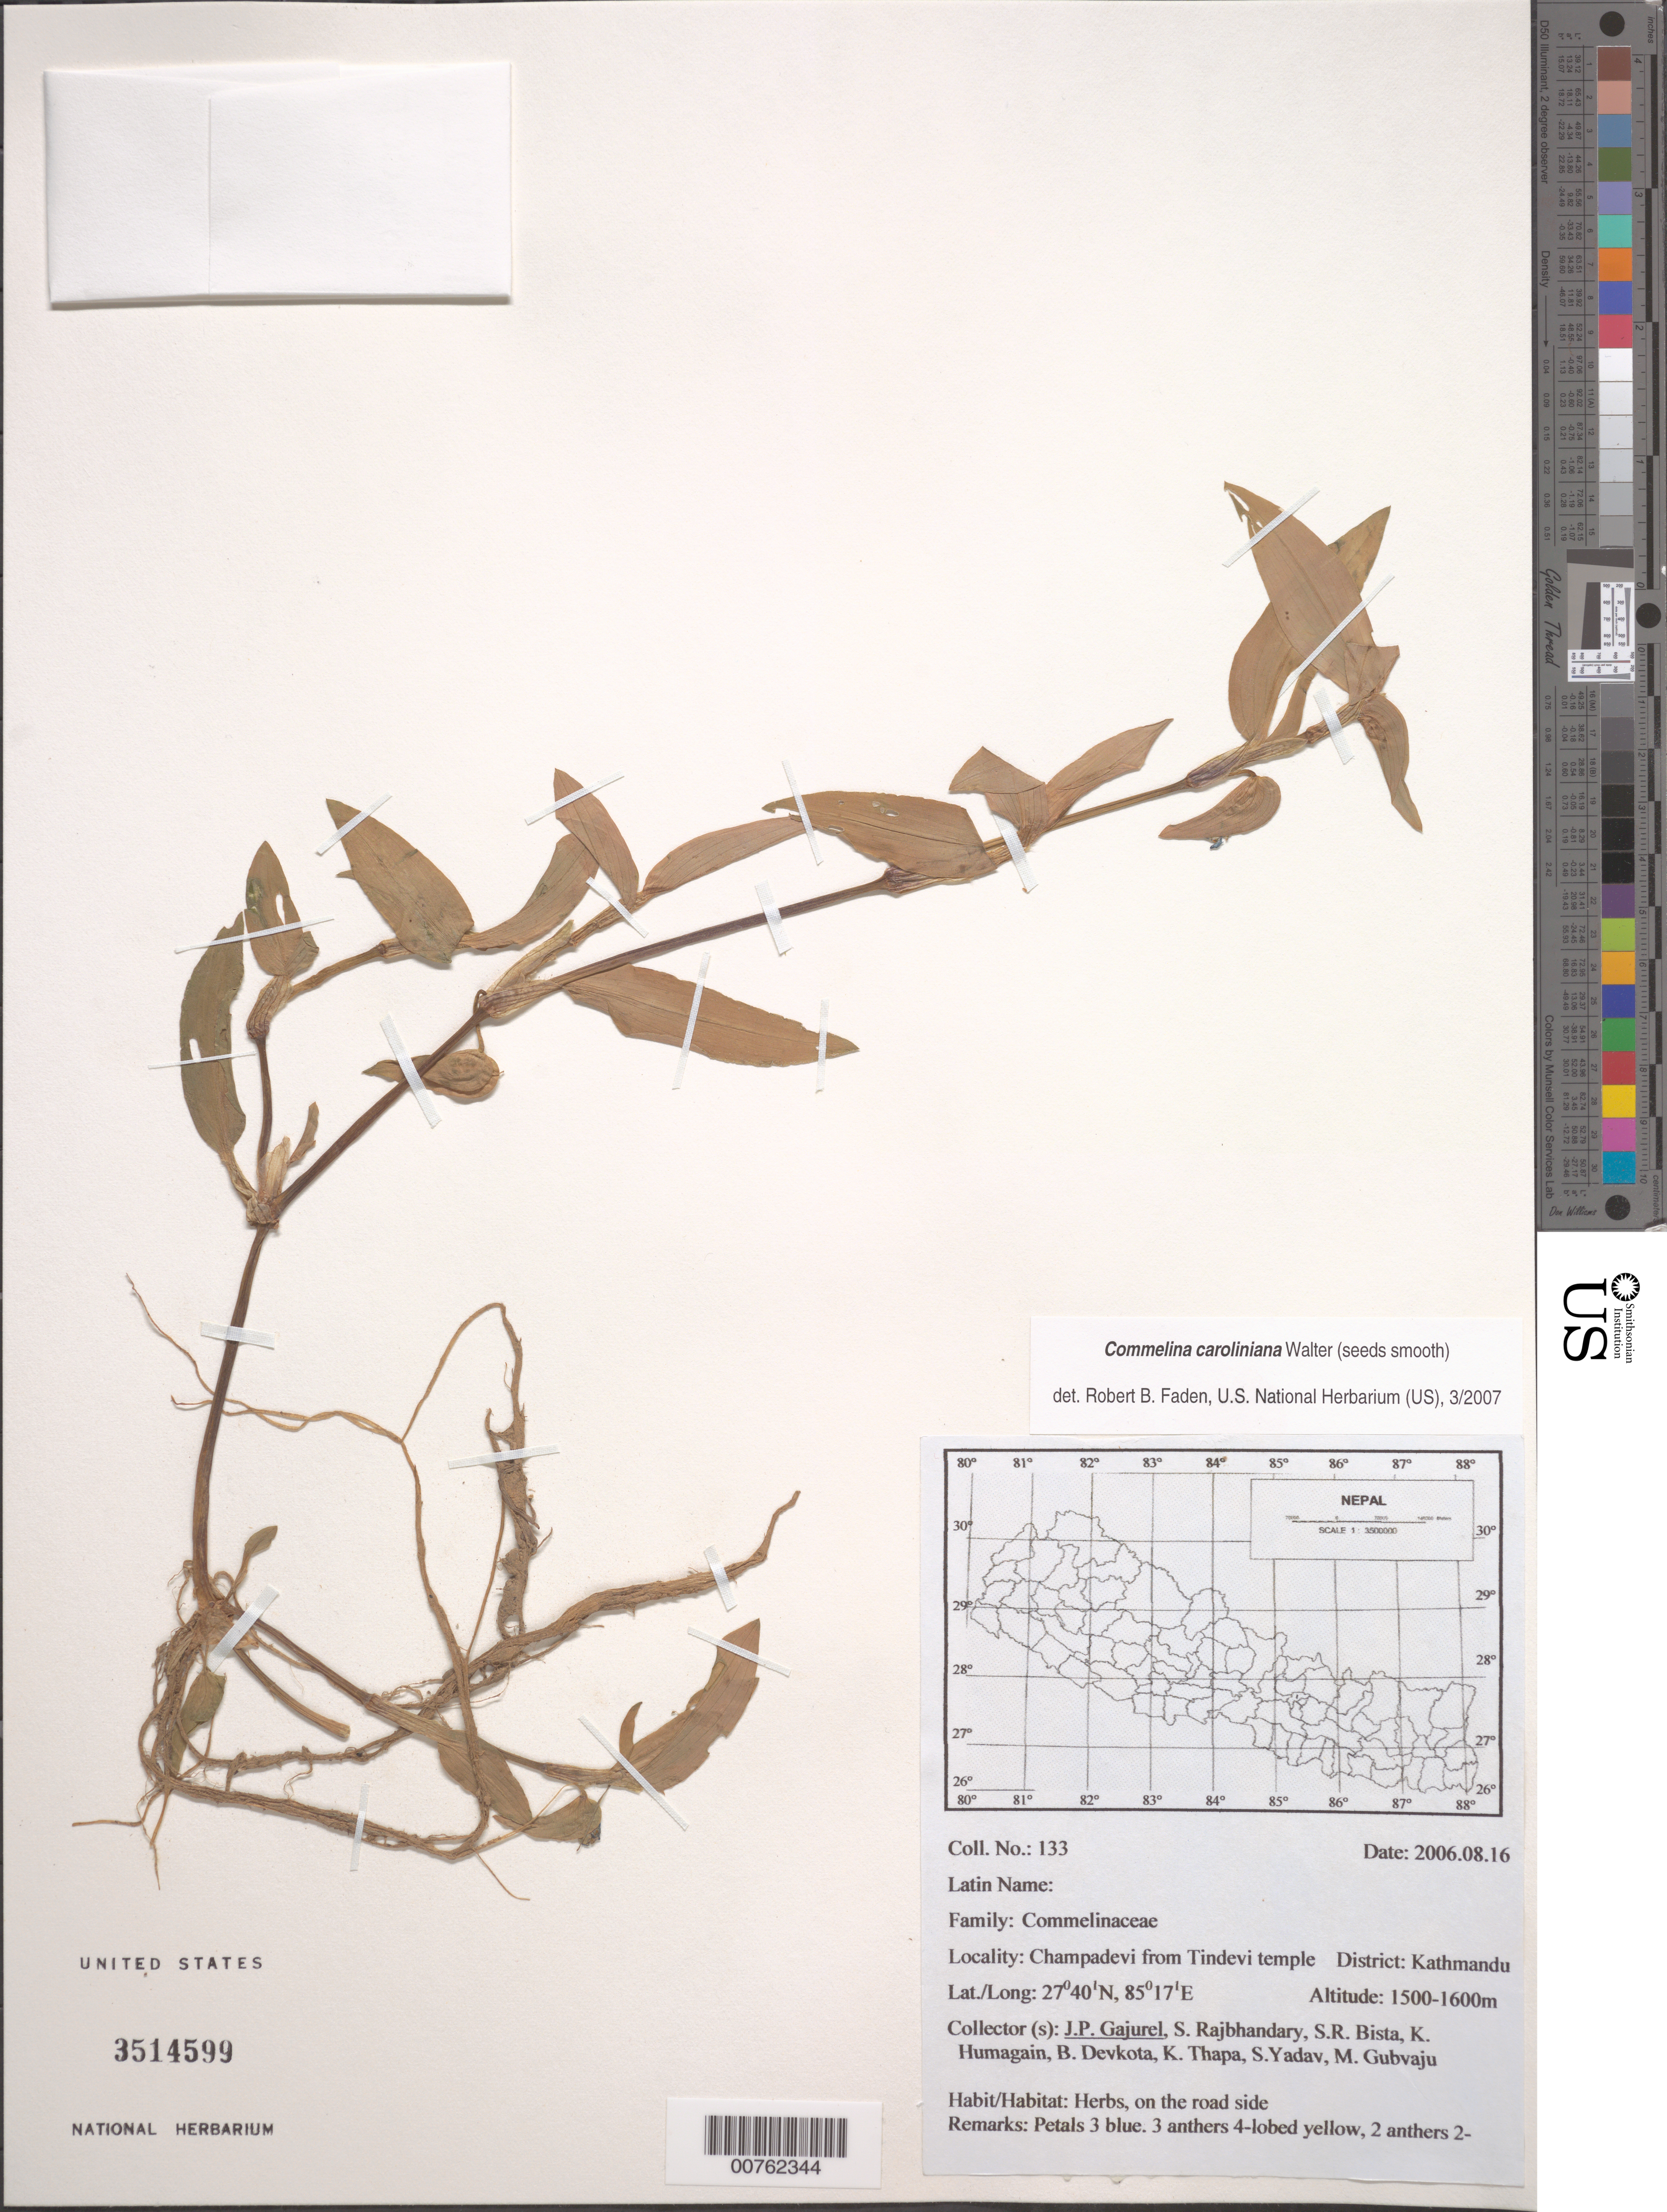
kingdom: Plantae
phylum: Tracheophyta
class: Liliopsida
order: Commelinales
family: Commelinaceae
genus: Commelina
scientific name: Commelina caroliniana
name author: Walter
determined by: Faden, Robert B., (US), Smithsonian Institution - National Museum of Natural History (UNITED STATES)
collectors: J. Gajurel et al.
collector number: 133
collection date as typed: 16 Aug 2006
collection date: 2006-08-16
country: Nepal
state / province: Bagmati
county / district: Kathmandu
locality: Champadevi from Tindevi temple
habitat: Herbs, on the road side.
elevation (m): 1500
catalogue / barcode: US 3514599